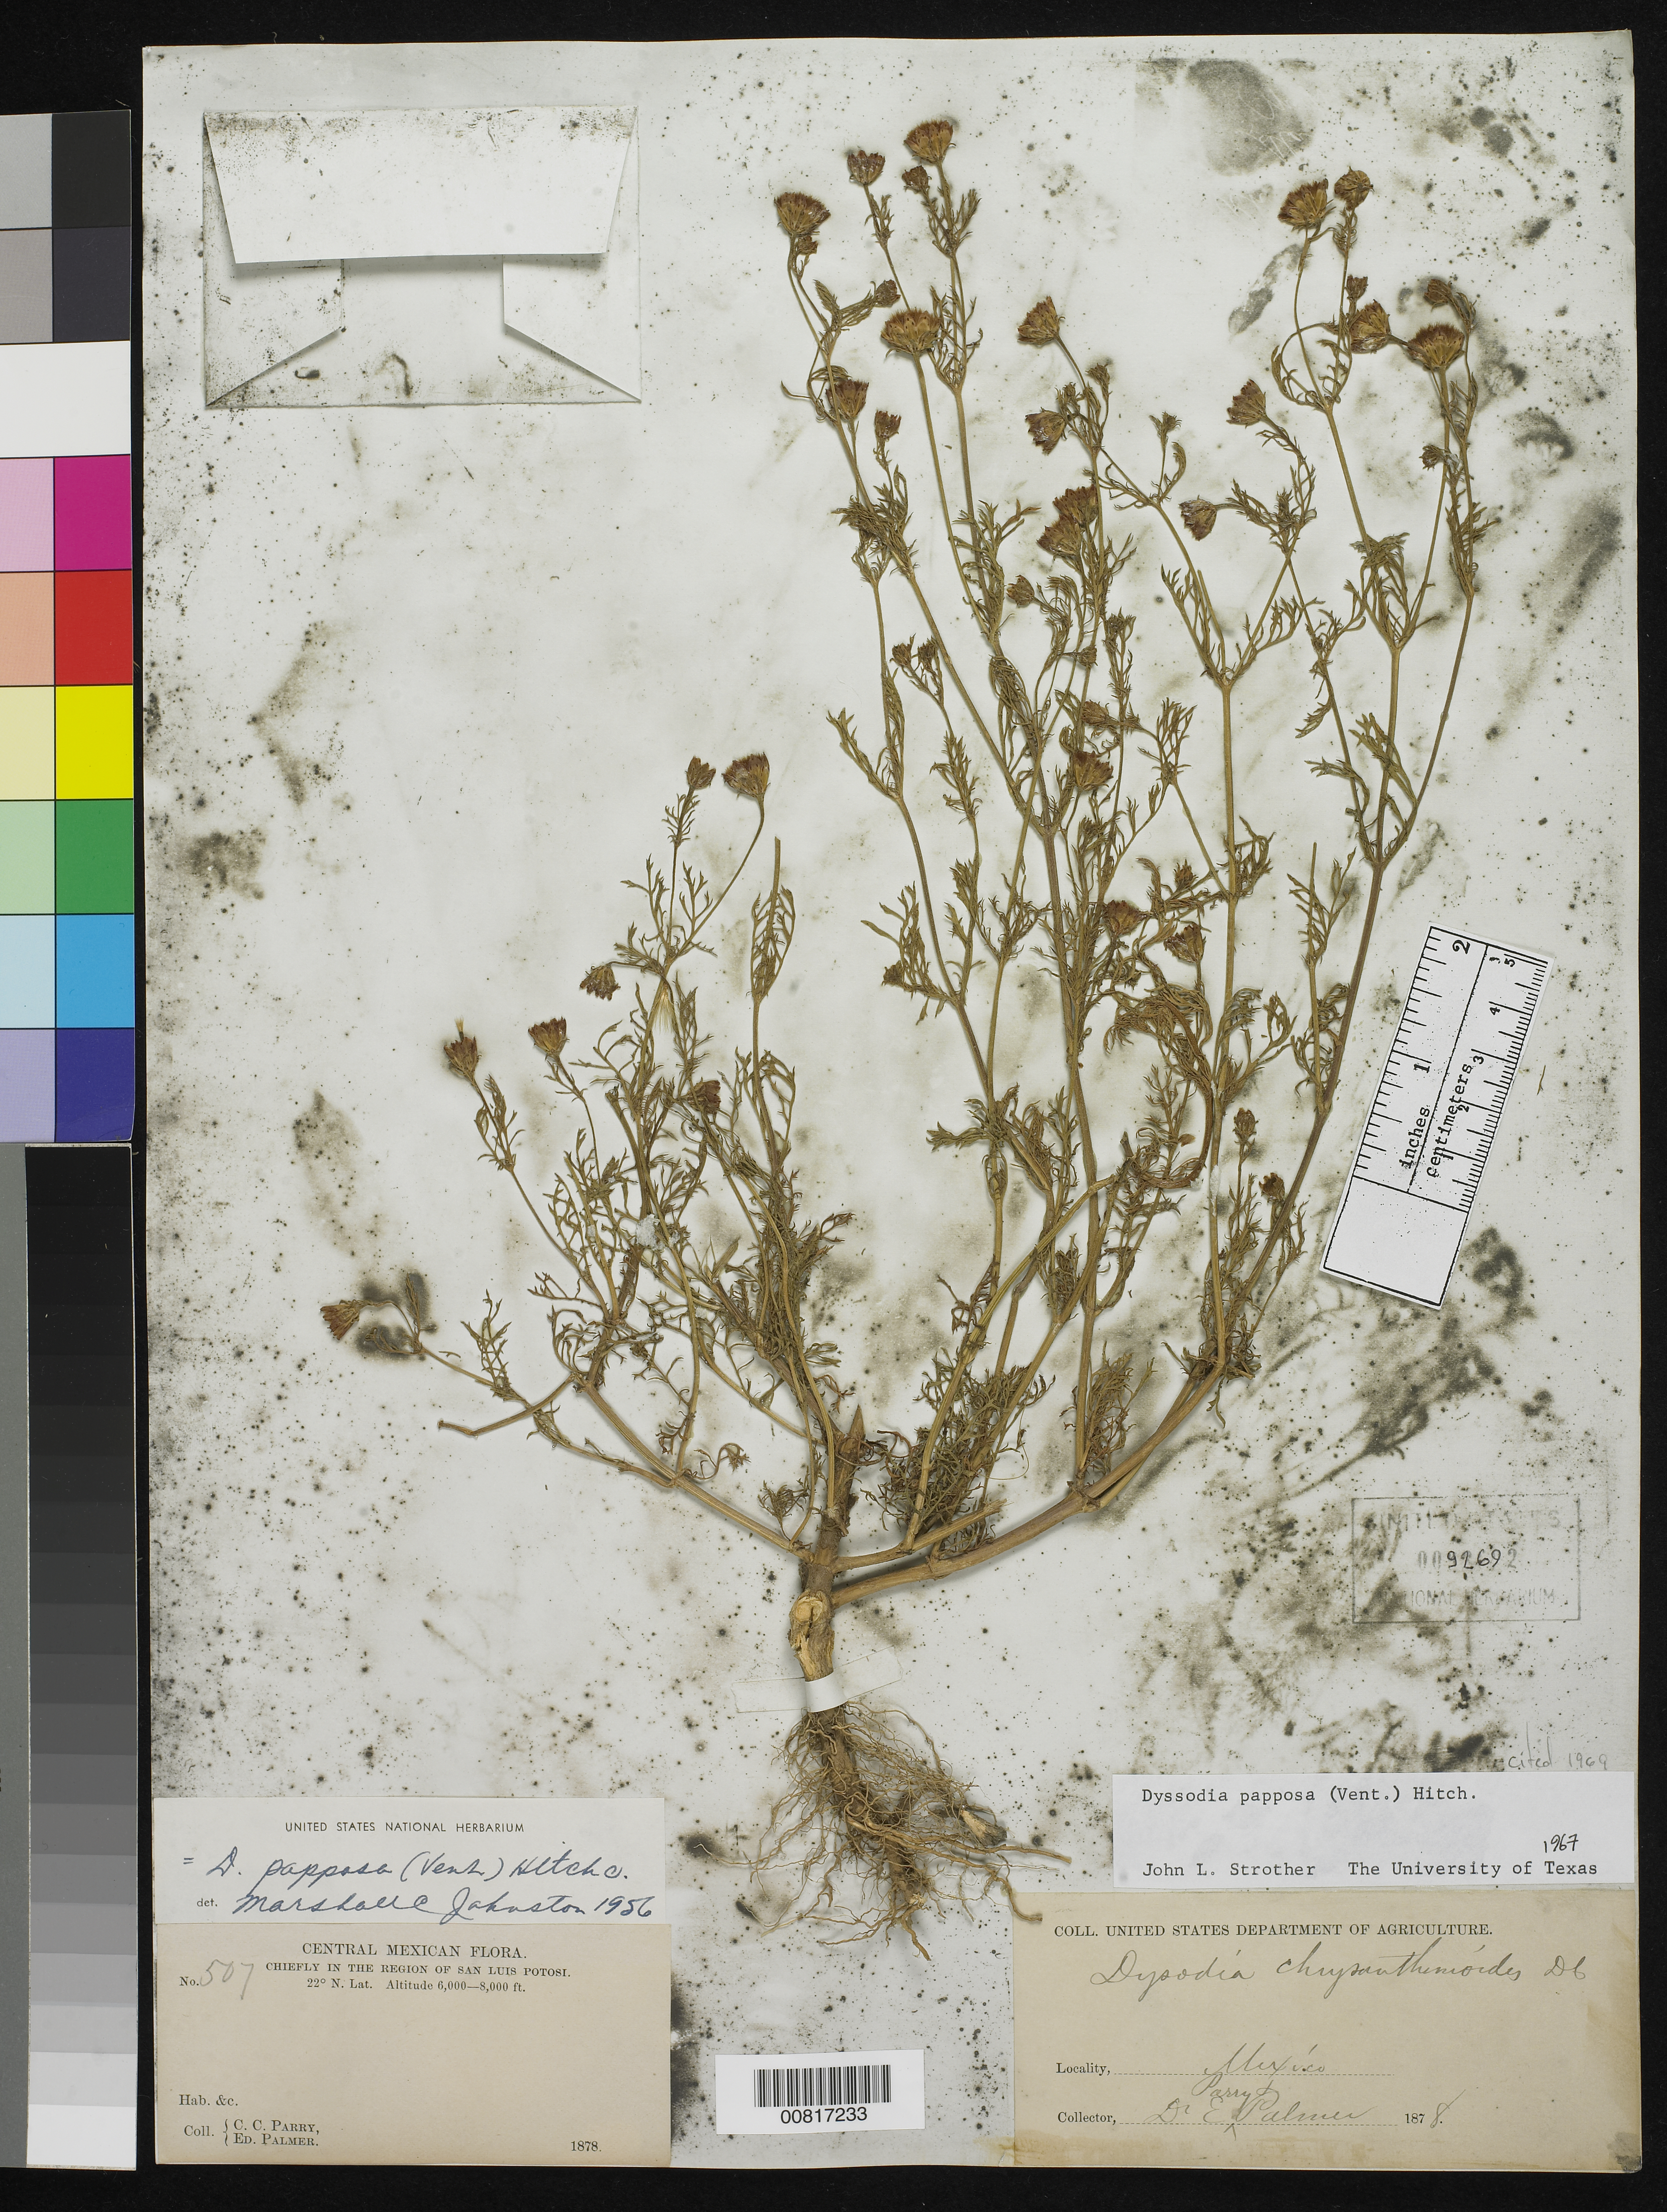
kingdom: Plantae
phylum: Tracheophyta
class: Magnoliopsida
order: Asterales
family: Asteraceae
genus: Dyssodia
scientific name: Dyssodia papposa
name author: (Vent.) Hitchc.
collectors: C. C. Parry & E. Palmer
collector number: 507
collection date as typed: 1878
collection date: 1878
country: Mexico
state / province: San Luis Potosí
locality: Chiefly in the region of San Luis Potosí.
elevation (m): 1829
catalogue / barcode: US 92692